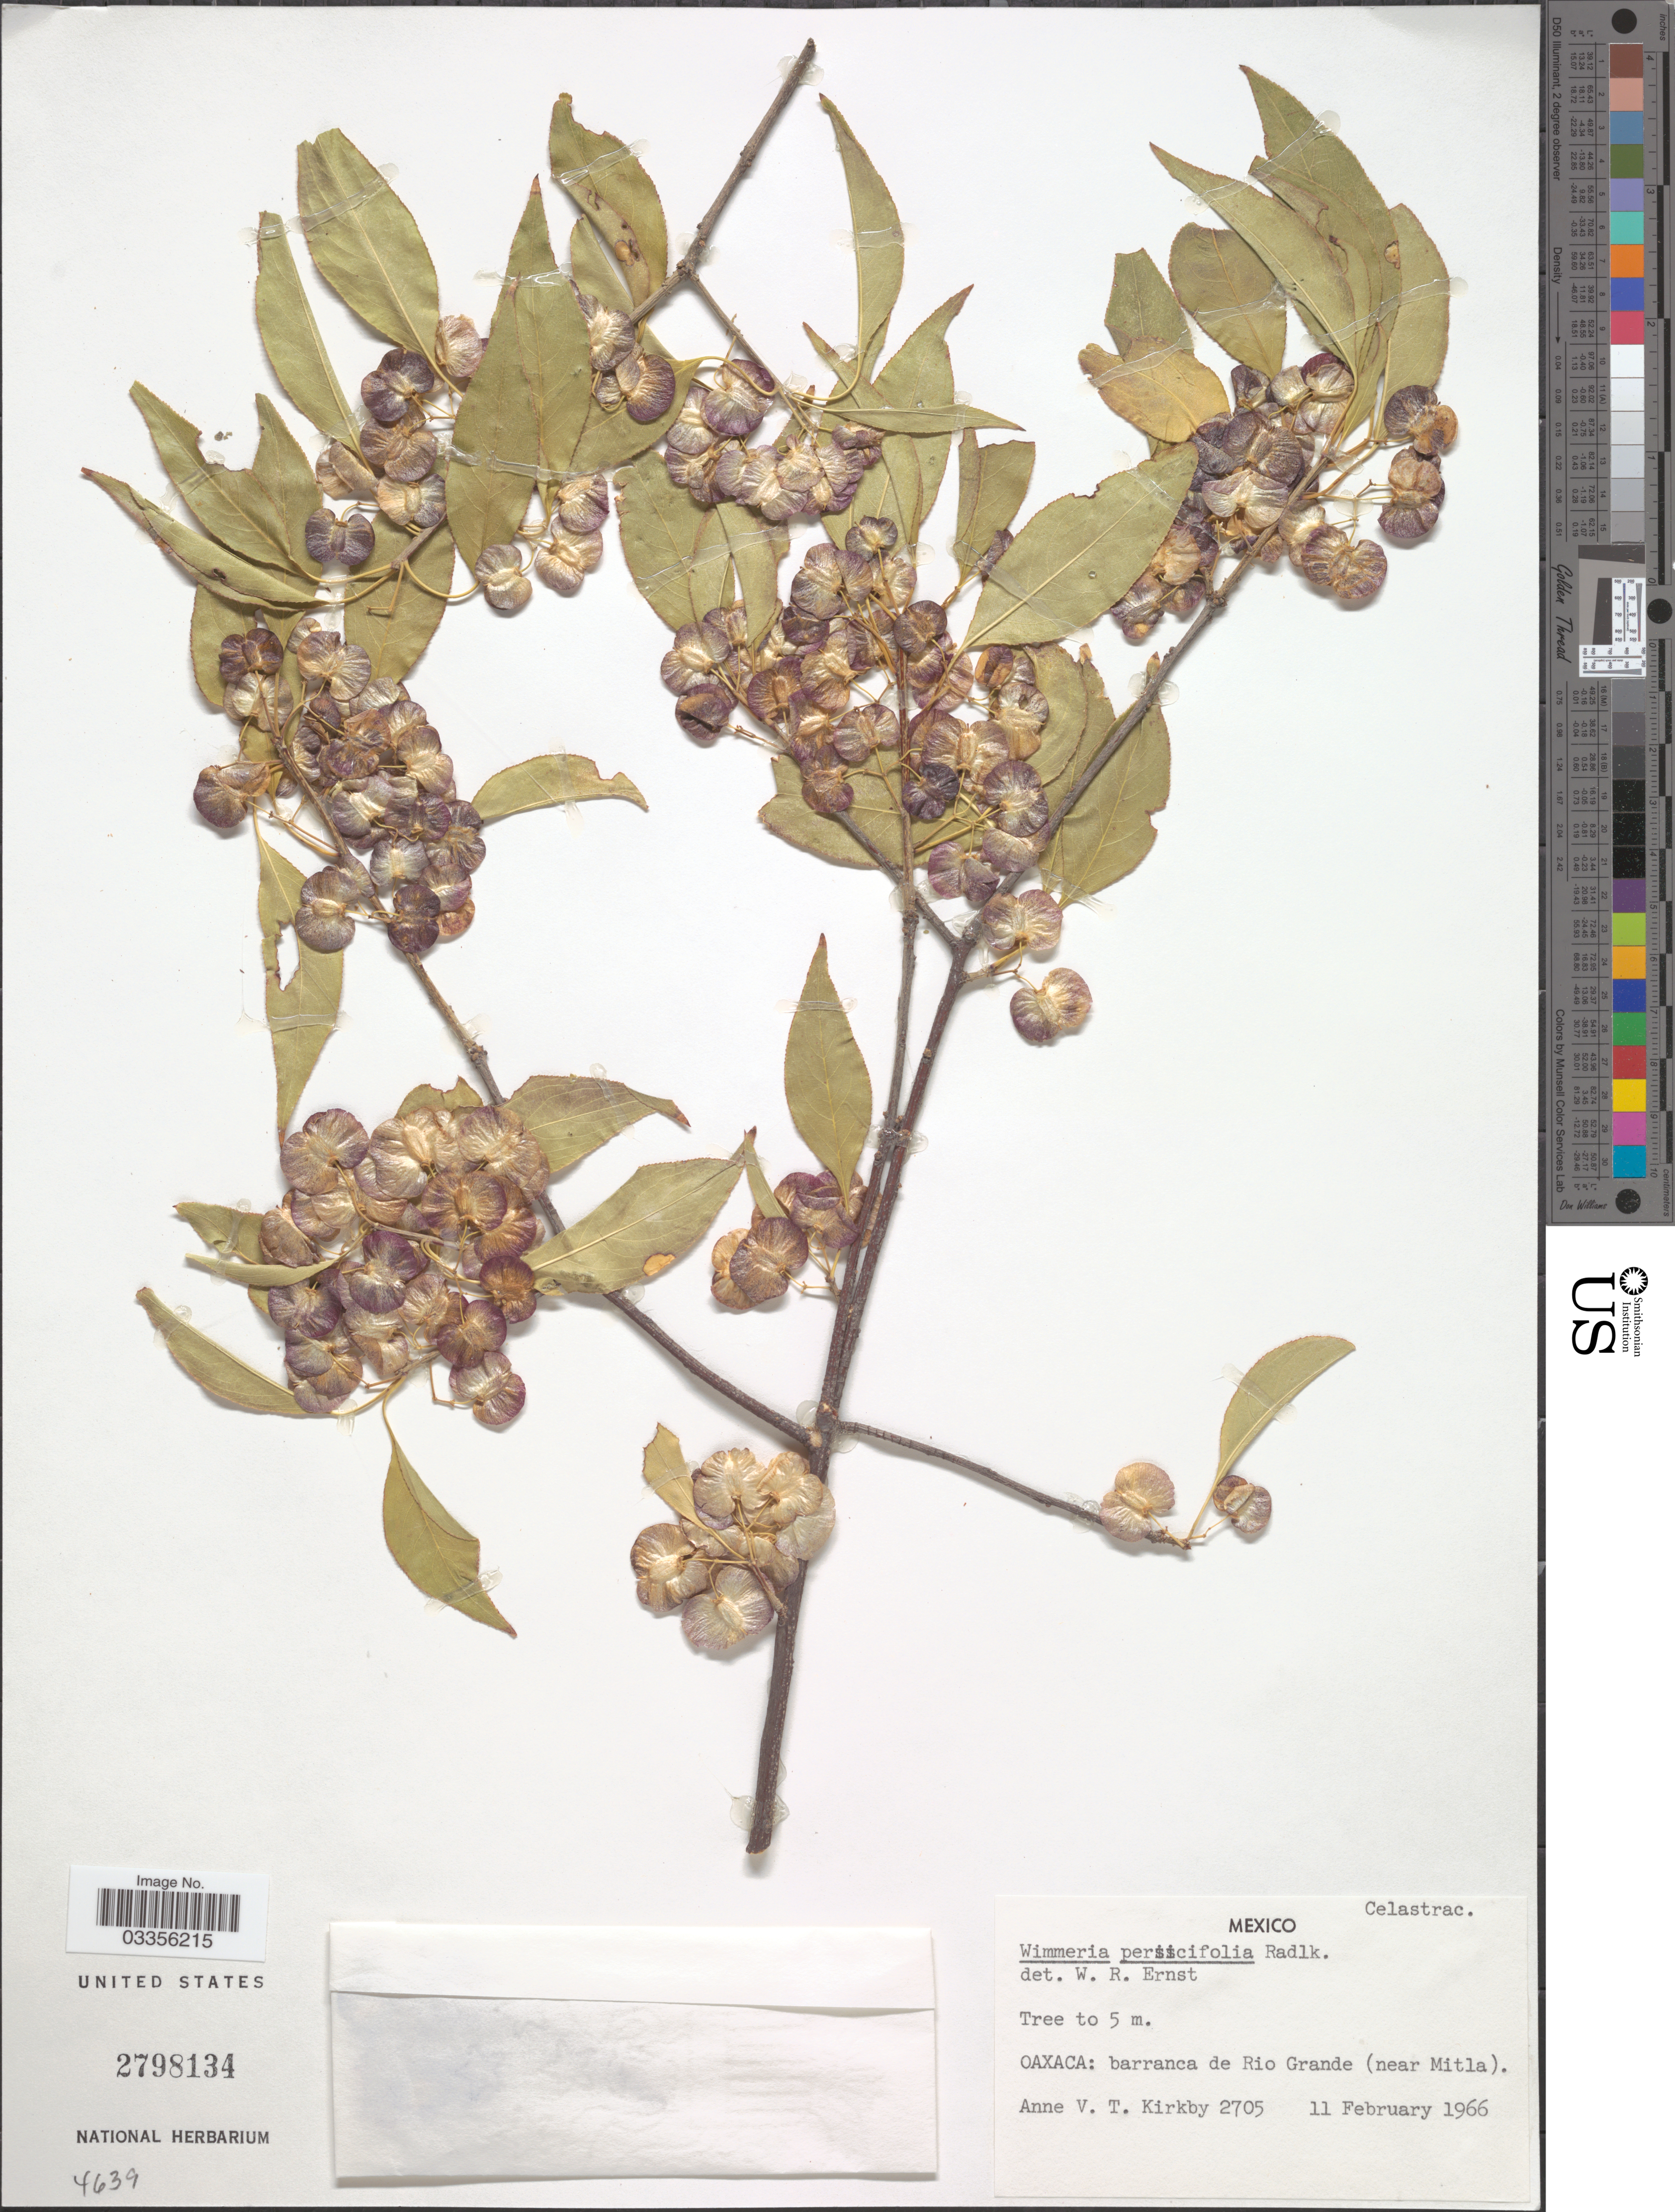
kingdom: Plantae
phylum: Tracheophyta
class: Magnoliopsida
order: Celastrales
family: Celastraceae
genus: Wimmeria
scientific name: Wimmeria persicifolia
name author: Radlk.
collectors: A. Kirkby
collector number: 2705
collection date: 1966-02-11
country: Mexico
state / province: Oaxaca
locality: Barranca de Rio Grande (near Mitla).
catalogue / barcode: US 2798134